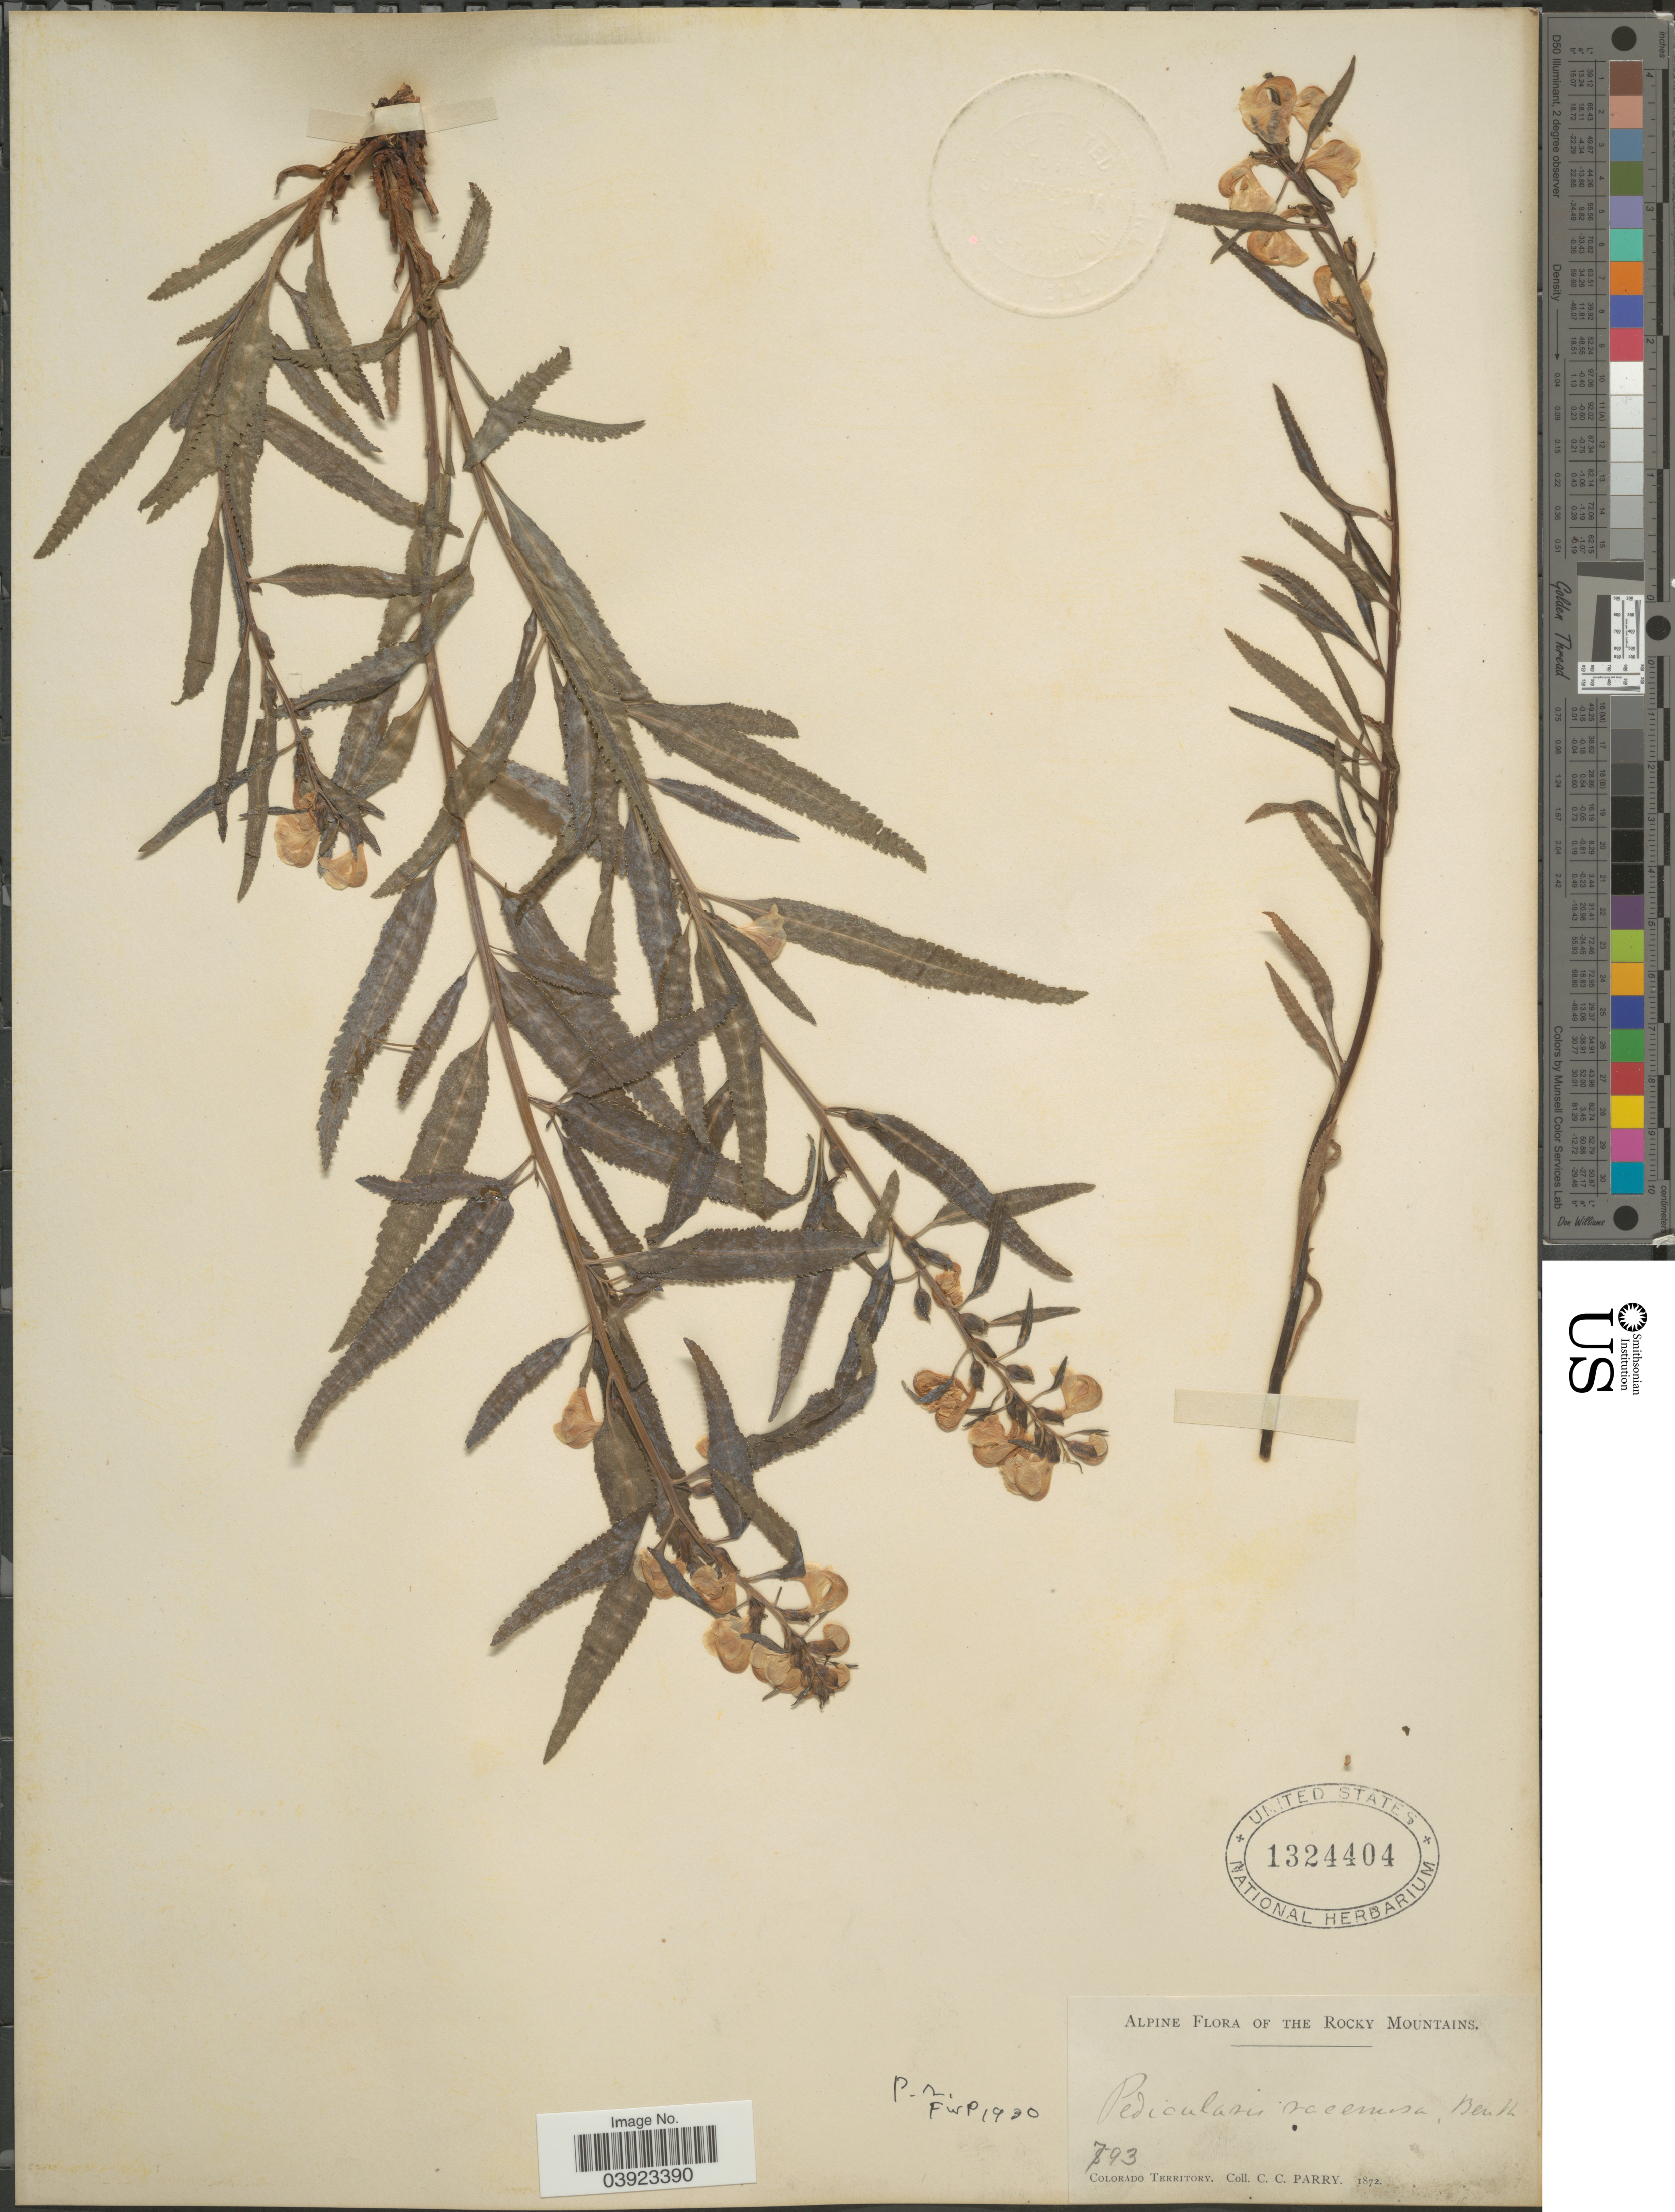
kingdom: Plantae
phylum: Tracheophyta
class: Magnoliopsida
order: Lamiales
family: Orobanchaceae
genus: Pedicularis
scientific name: Pedicularis racemosa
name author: Douglas ex Benth.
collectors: C. C. Parry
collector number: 793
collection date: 1872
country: United States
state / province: Colorado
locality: The Rocky Mountains.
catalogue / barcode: US 1324404